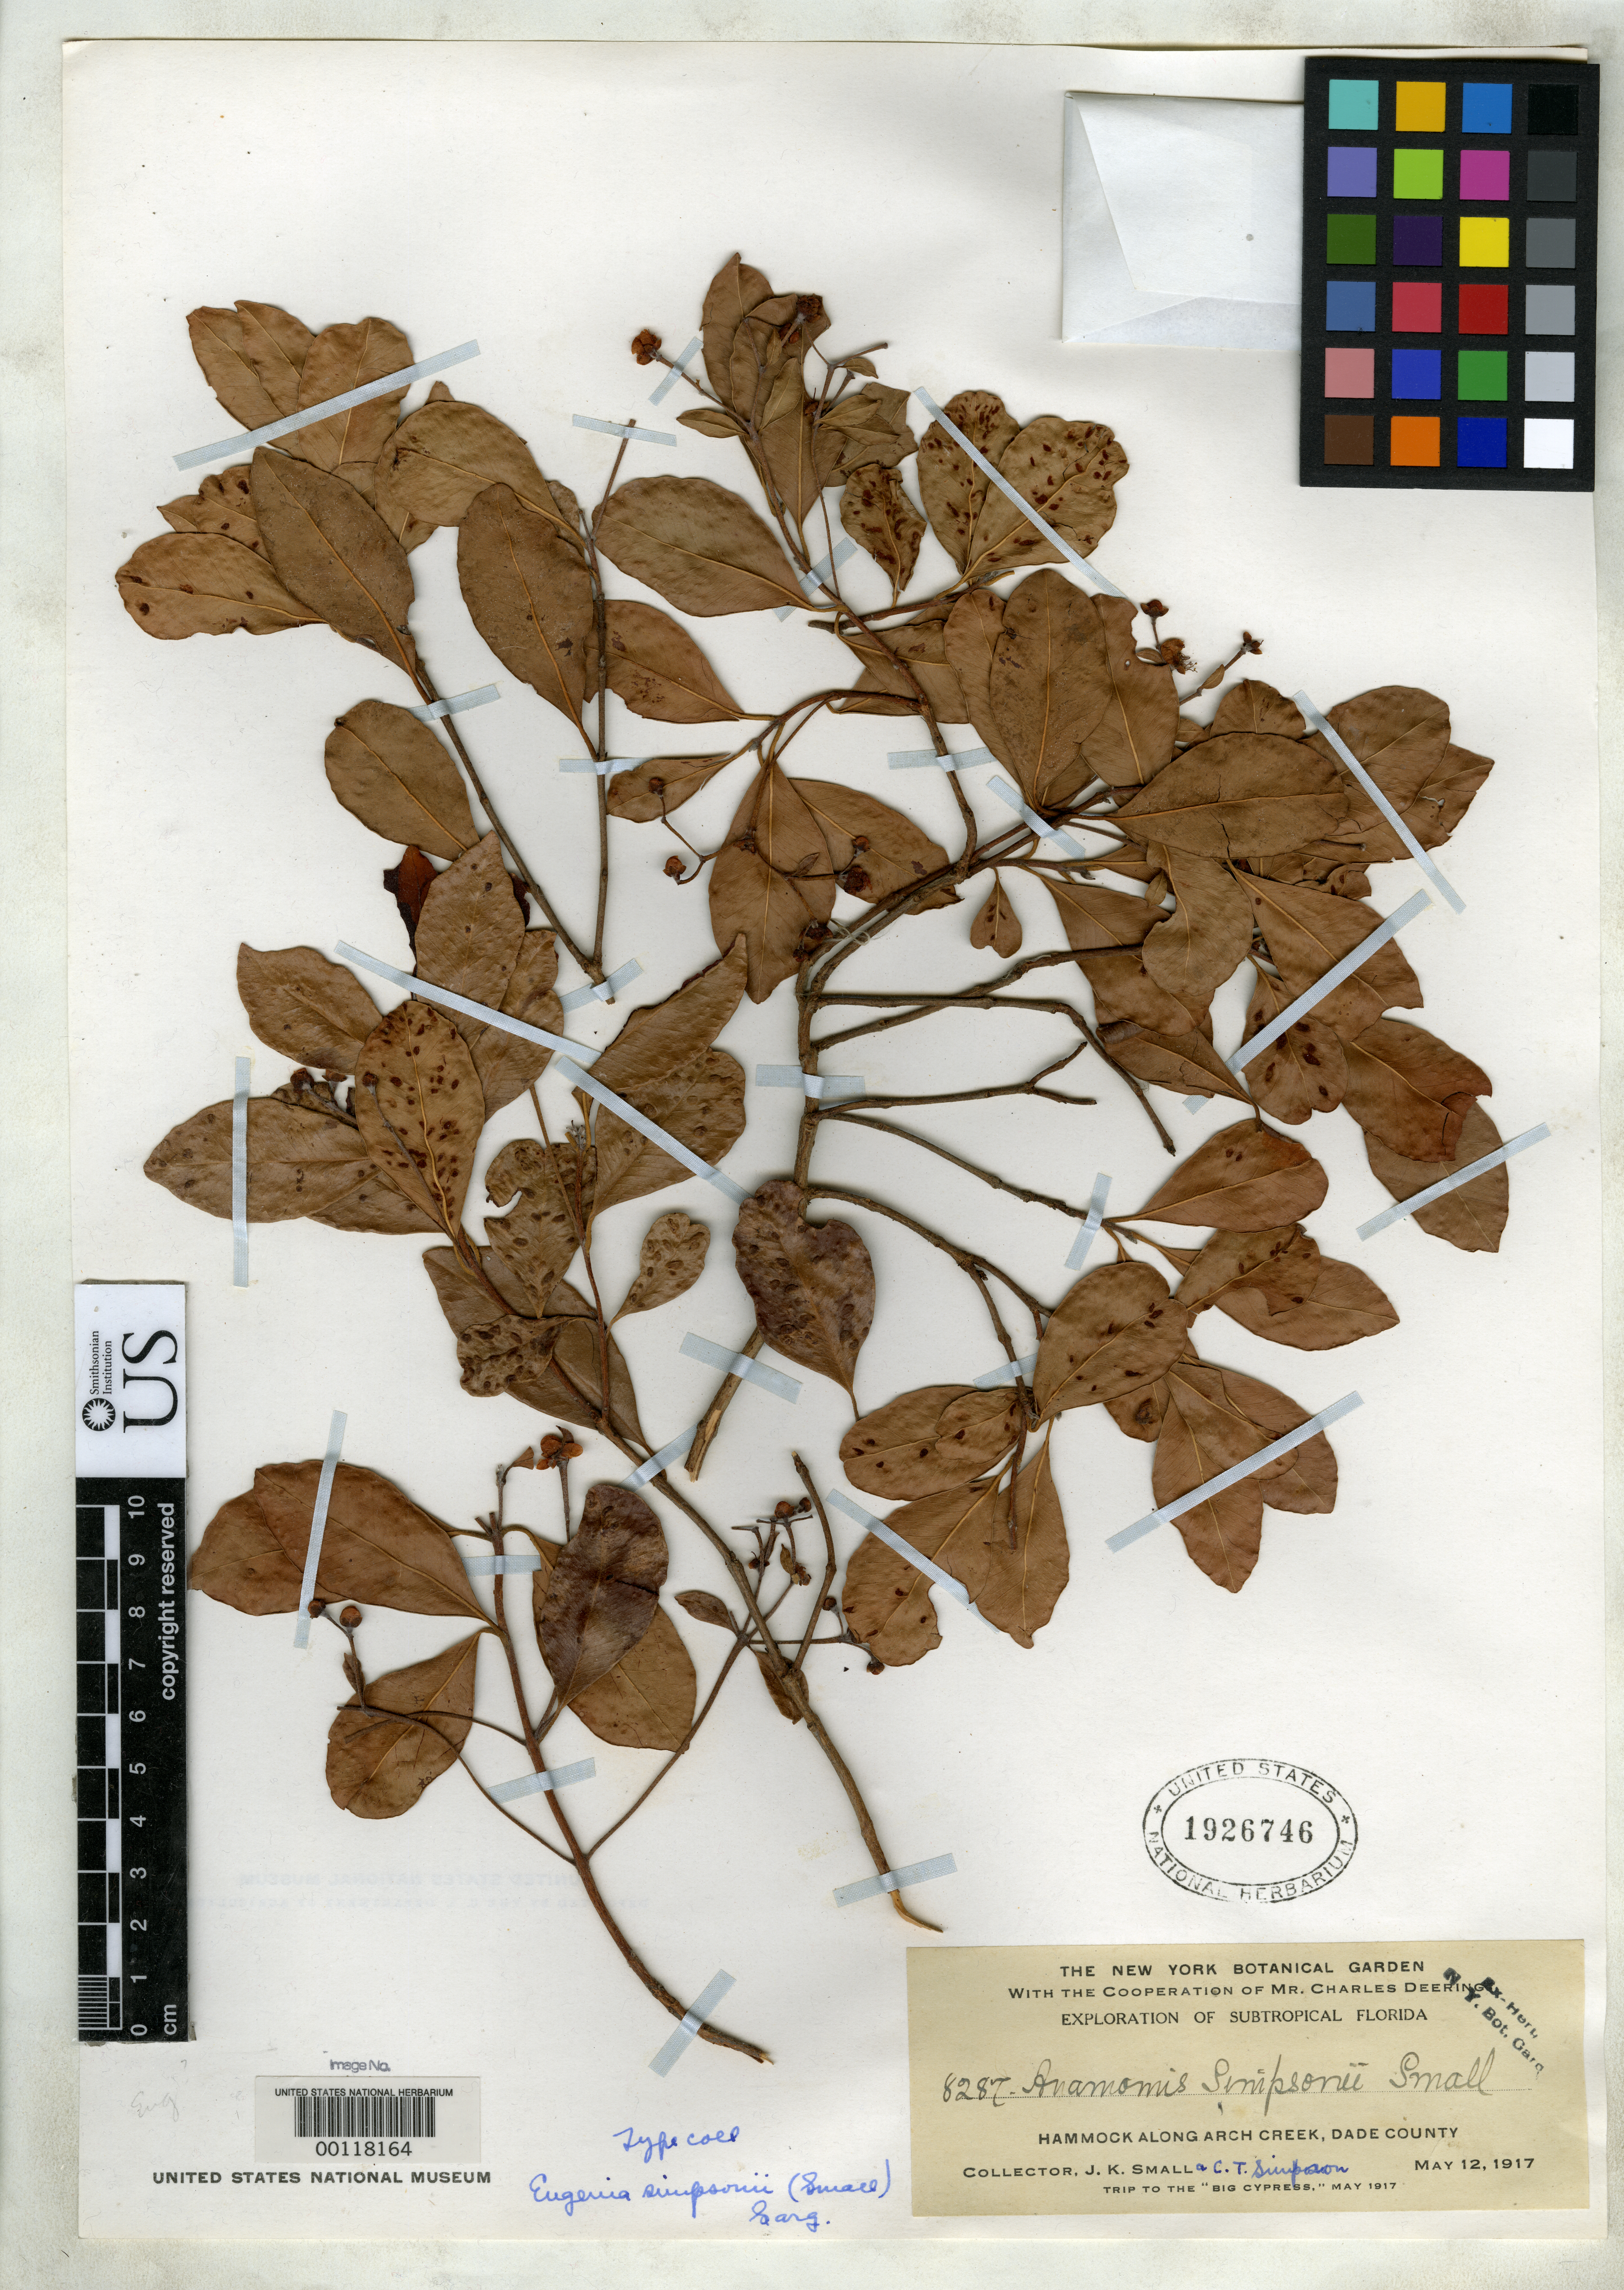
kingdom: Plantae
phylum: Tracheophyta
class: Magnoliopsida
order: Myrtales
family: Myrtaceae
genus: Anamomis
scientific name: Anamomis simpsonii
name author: Small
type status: Isosyntype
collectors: J. K. Small & C. T. Simpson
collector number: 8287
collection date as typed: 12 May 1917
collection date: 1917-05-12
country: United States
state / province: Florida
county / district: Dade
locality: Hammock along Arch Creek.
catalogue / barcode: US 1926746